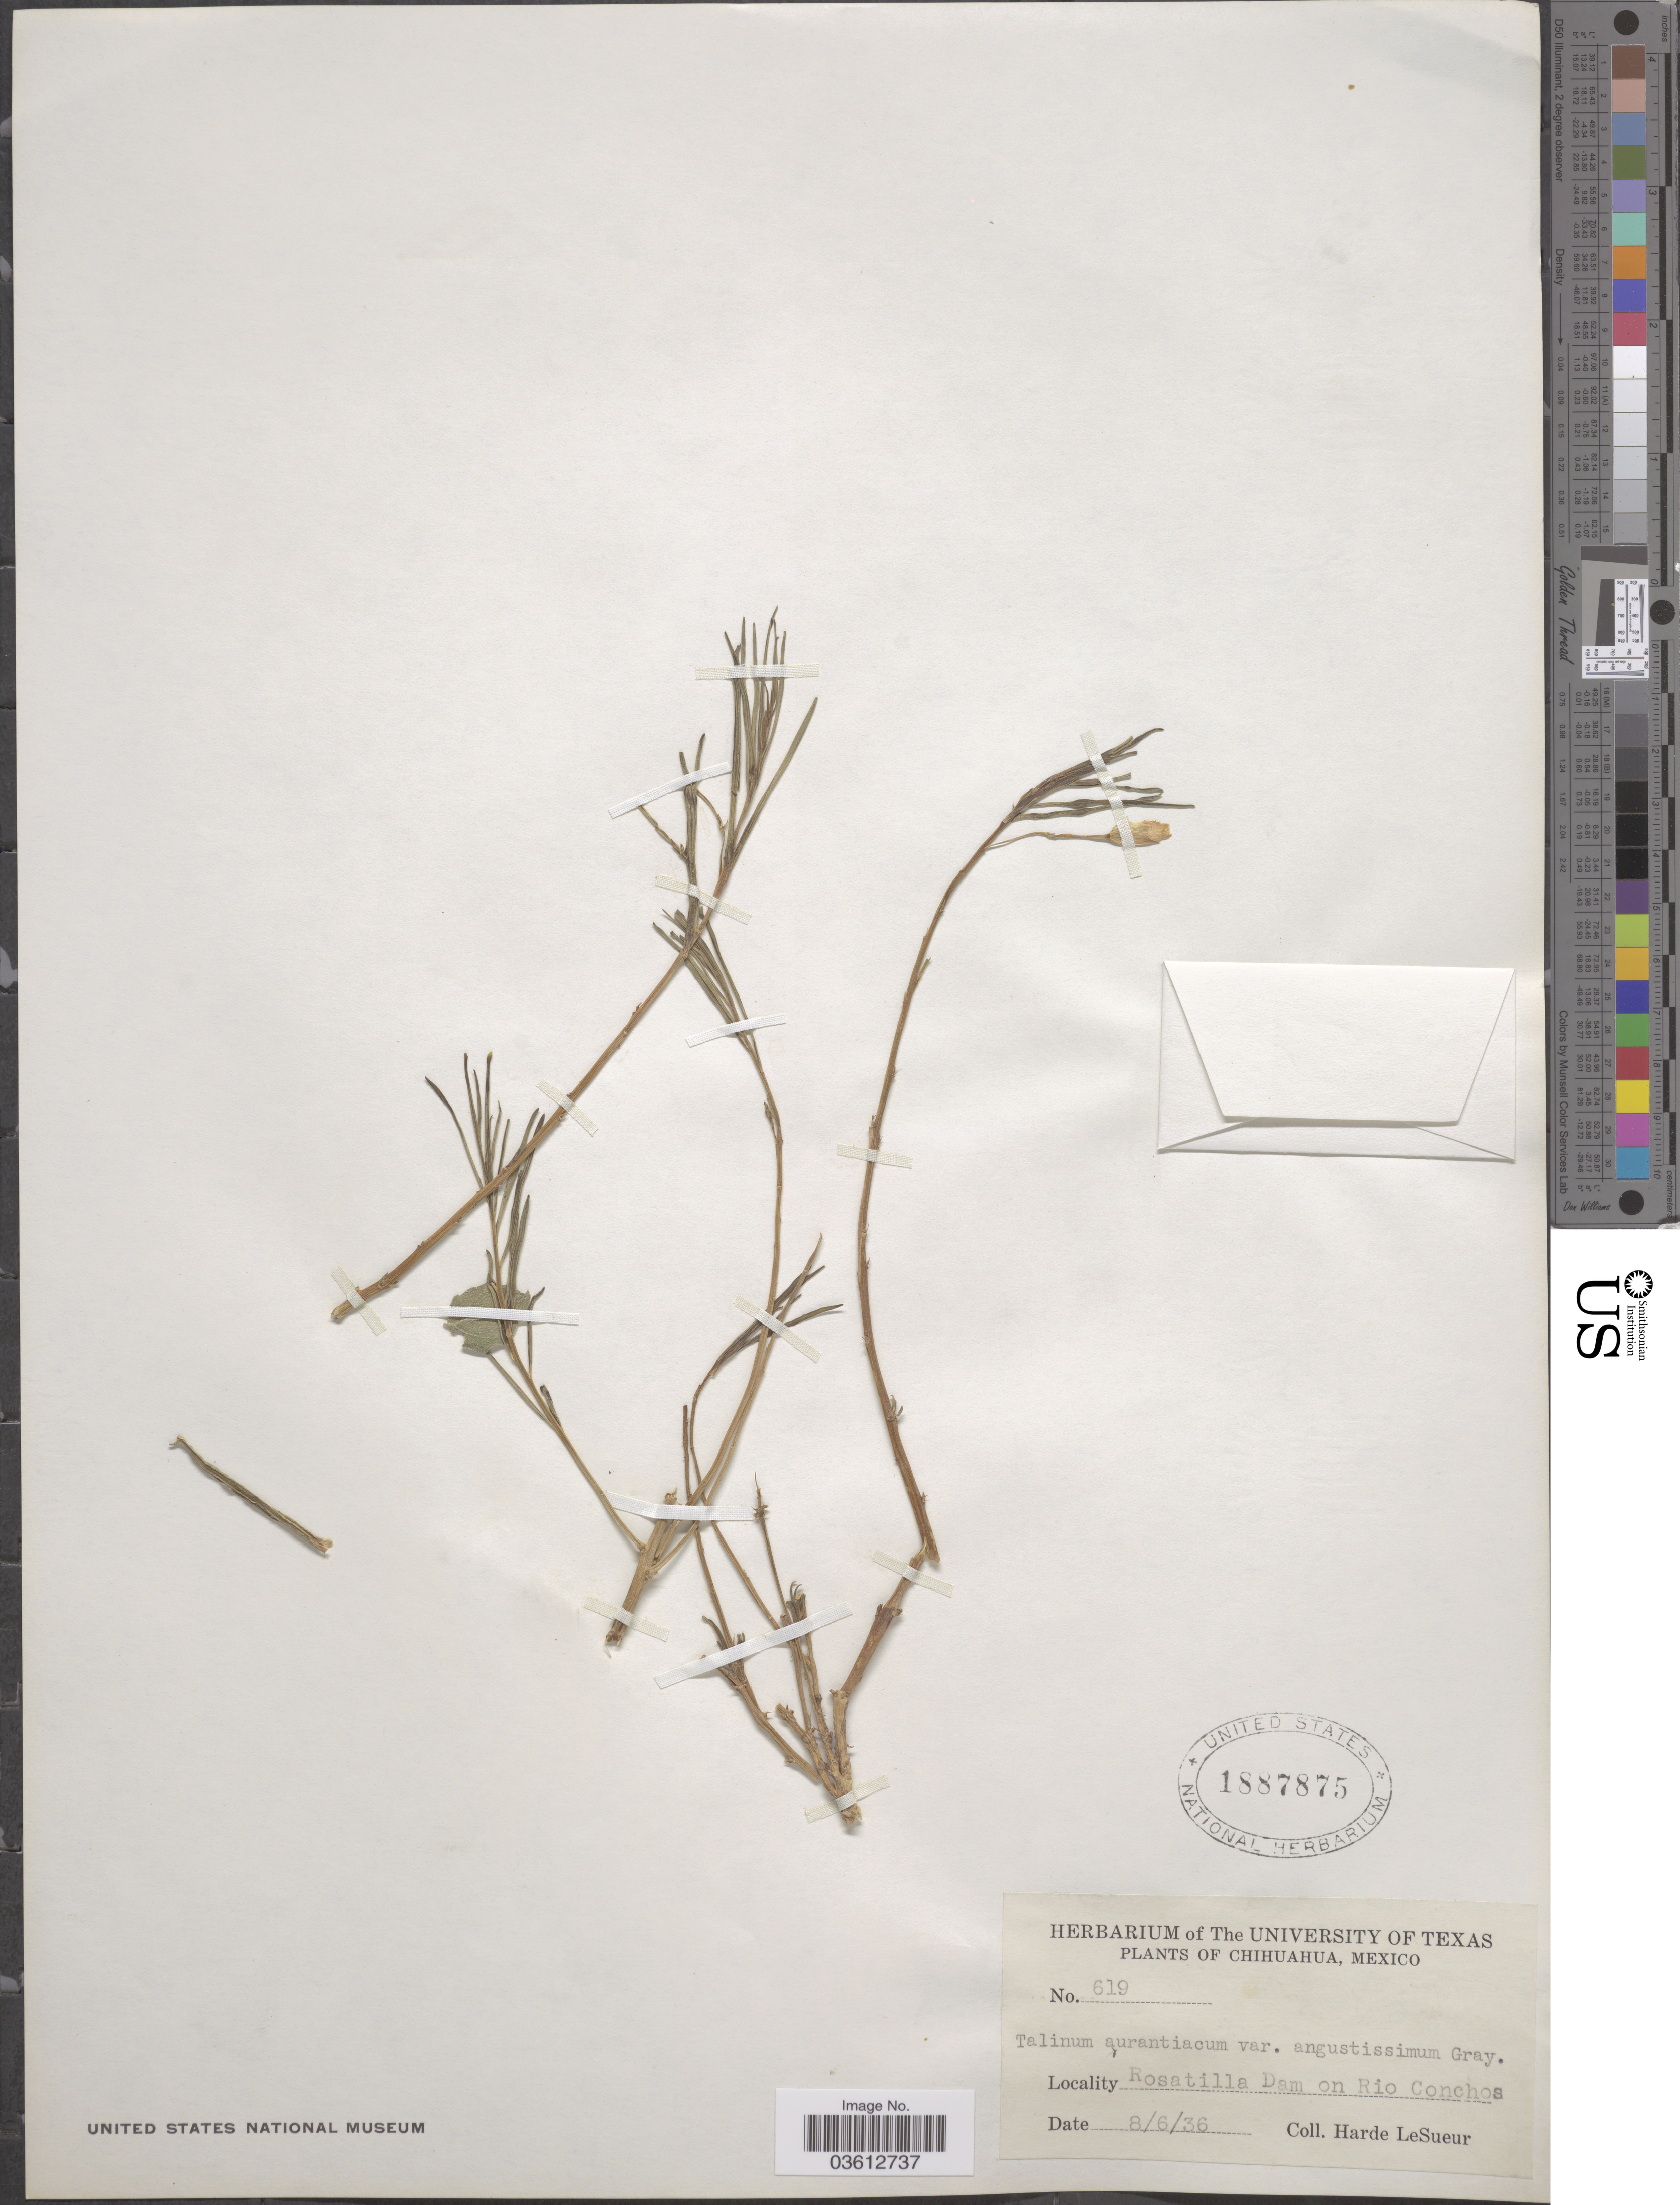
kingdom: Plantae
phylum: Tracheophyta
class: Magnoliopsida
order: Caryophyllales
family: Talinaceae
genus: Talinum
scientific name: Talinum aurantiacum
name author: Engelm. in A. Gray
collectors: H. LeSueur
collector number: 619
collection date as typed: Transcribed d/m/y: 8/6/36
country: Mexico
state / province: Chihuahua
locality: Rosatilla Dam on Rio Conchos.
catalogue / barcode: US 1887875